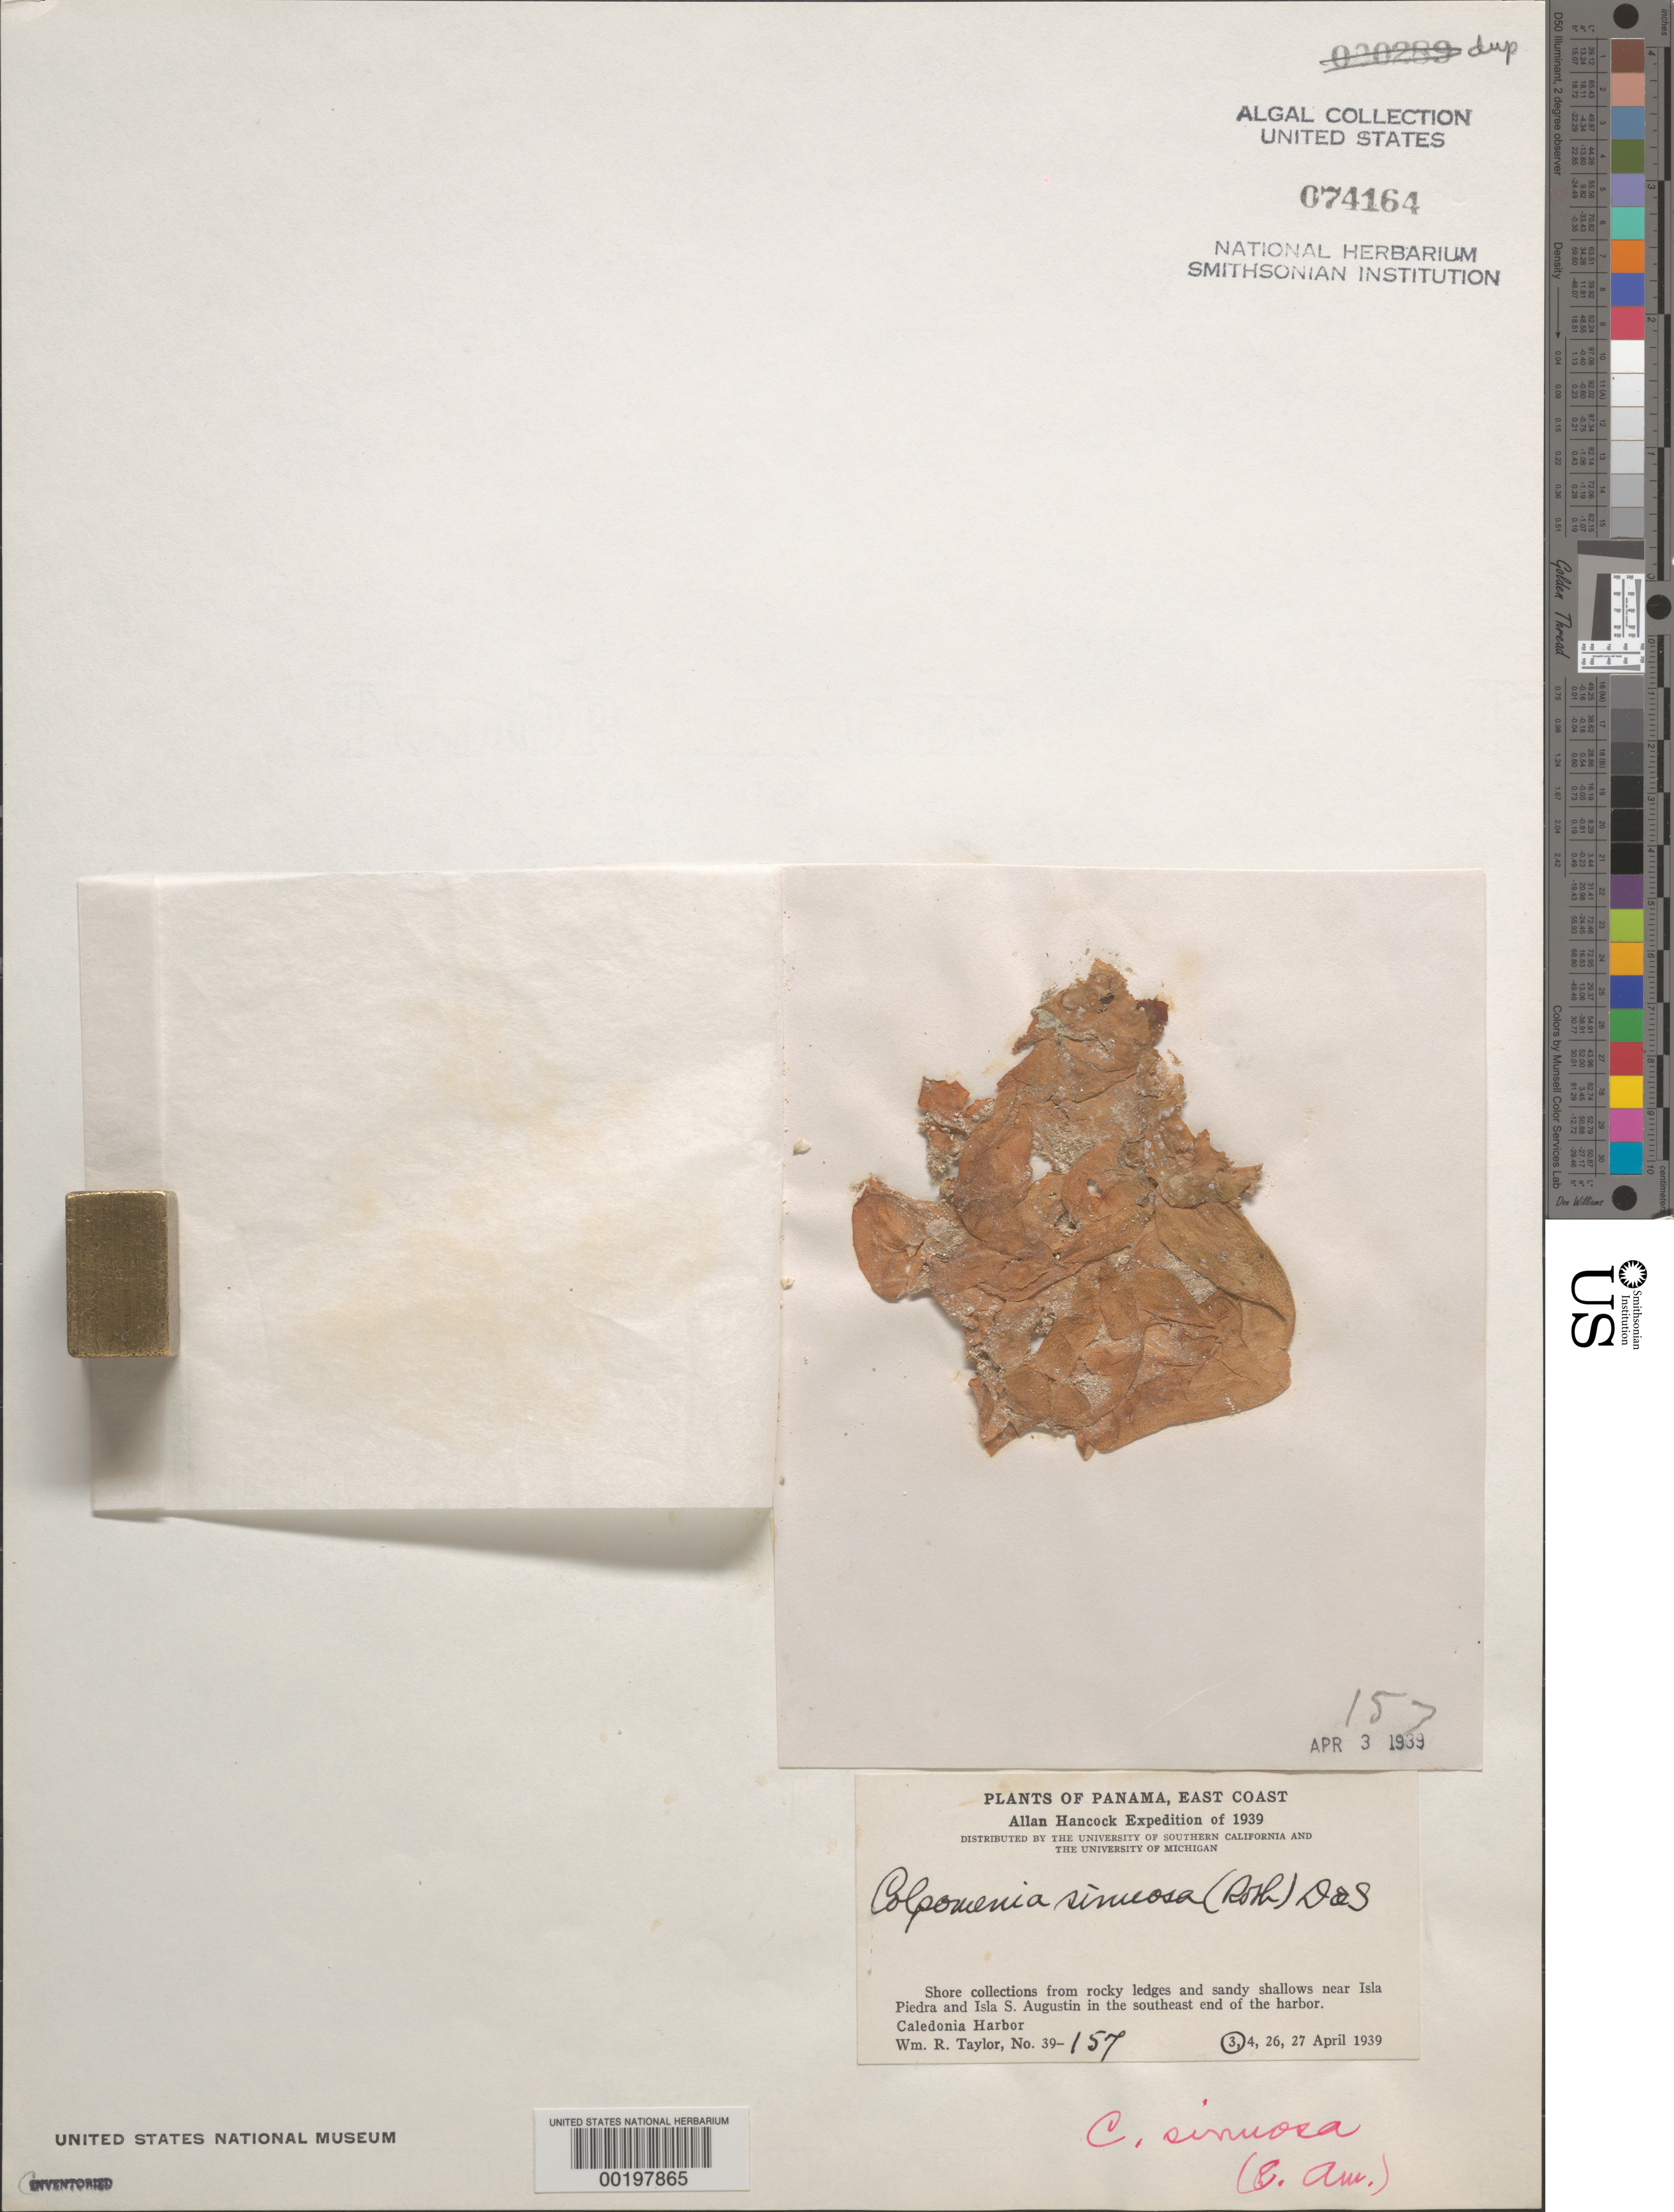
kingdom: Chromista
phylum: Ochrophyta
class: Phaeophyceae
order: Scytosiphonales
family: Scytosiphonaceae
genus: Colpomenia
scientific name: Colpomenia sinuosa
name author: (K. Mert. ex Roth) Derbes & Solier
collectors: W. R. Taylor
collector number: WRT 39-157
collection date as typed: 03 Apr 1939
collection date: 1939-04-03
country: Panama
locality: Southeast Caledonia Harbor, near Isla Piedra and Isla San Augustin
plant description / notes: Allan Hancock Expedition of 1939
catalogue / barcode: US 74164